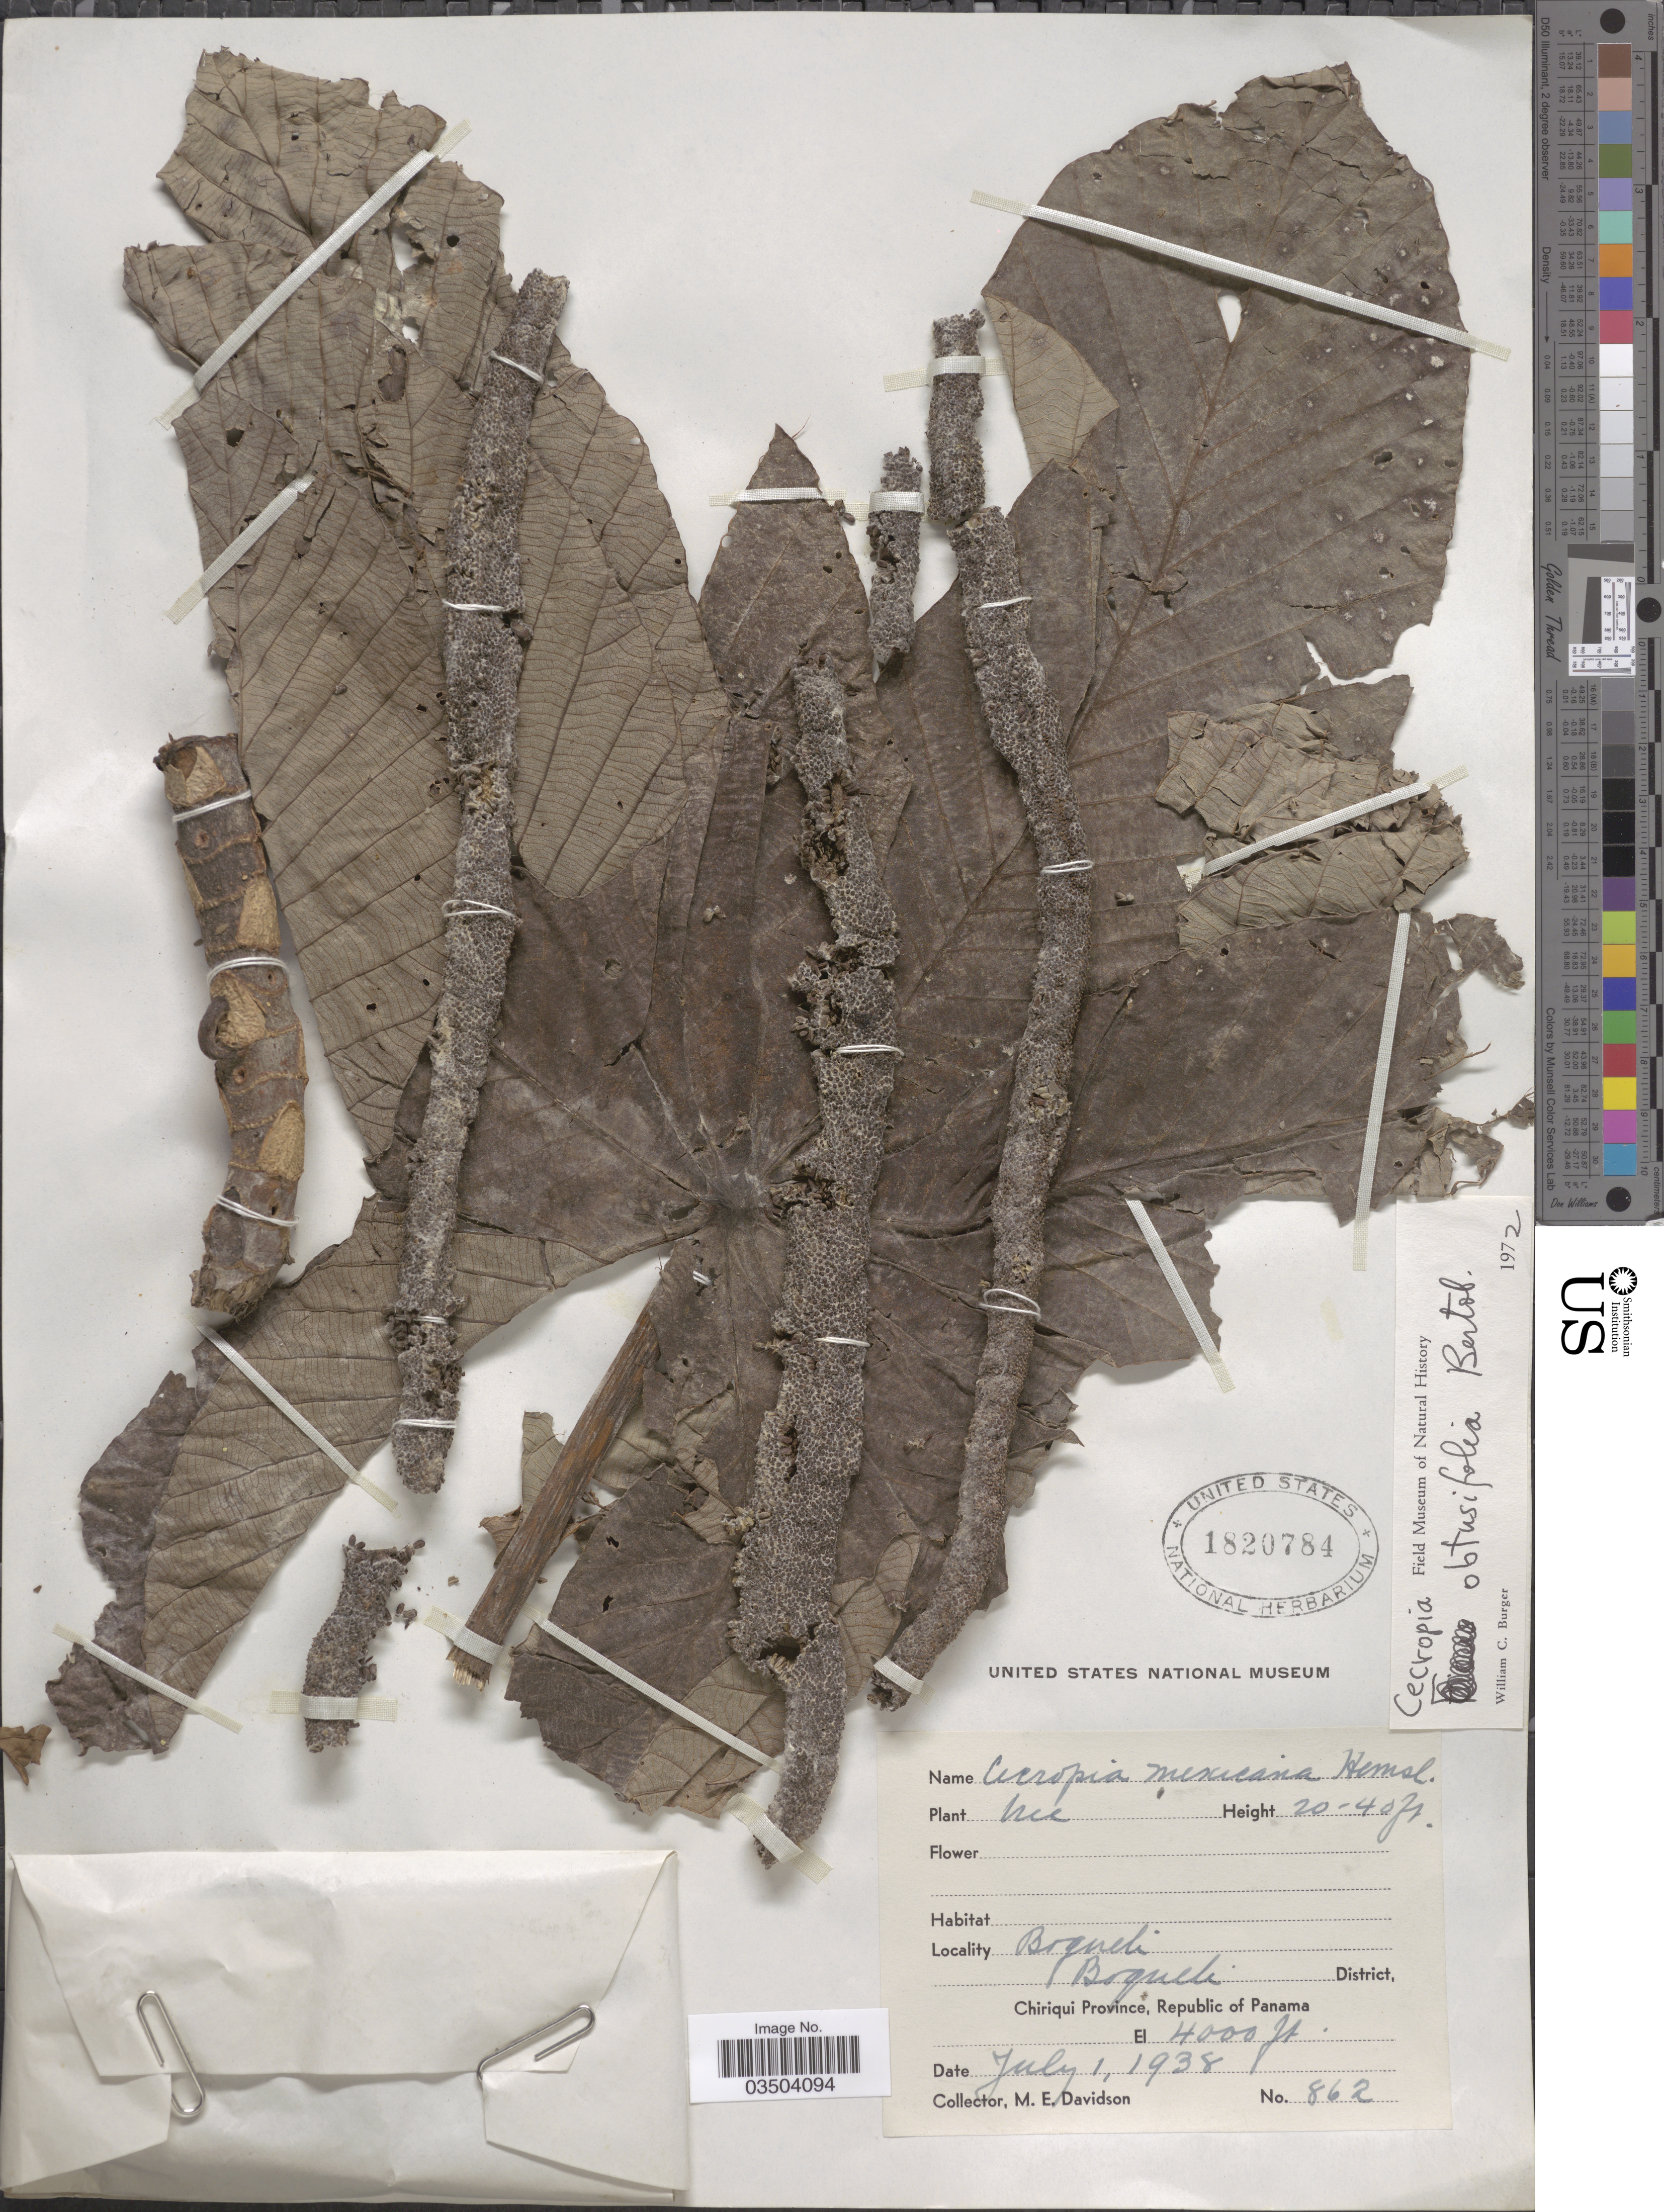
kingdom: Plantae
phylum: Tracheophyta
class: Magnoliopsida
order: Rosales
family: Urticaceae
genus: Cecropia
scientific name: Cecropia obtusifolia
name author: Bertol.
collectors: M. E. Davidson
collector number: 862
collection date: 1938-07-01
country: Panama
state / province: Chiriqui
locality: Boquete, Boquete District.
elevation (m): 1219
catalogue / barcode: US 1820784